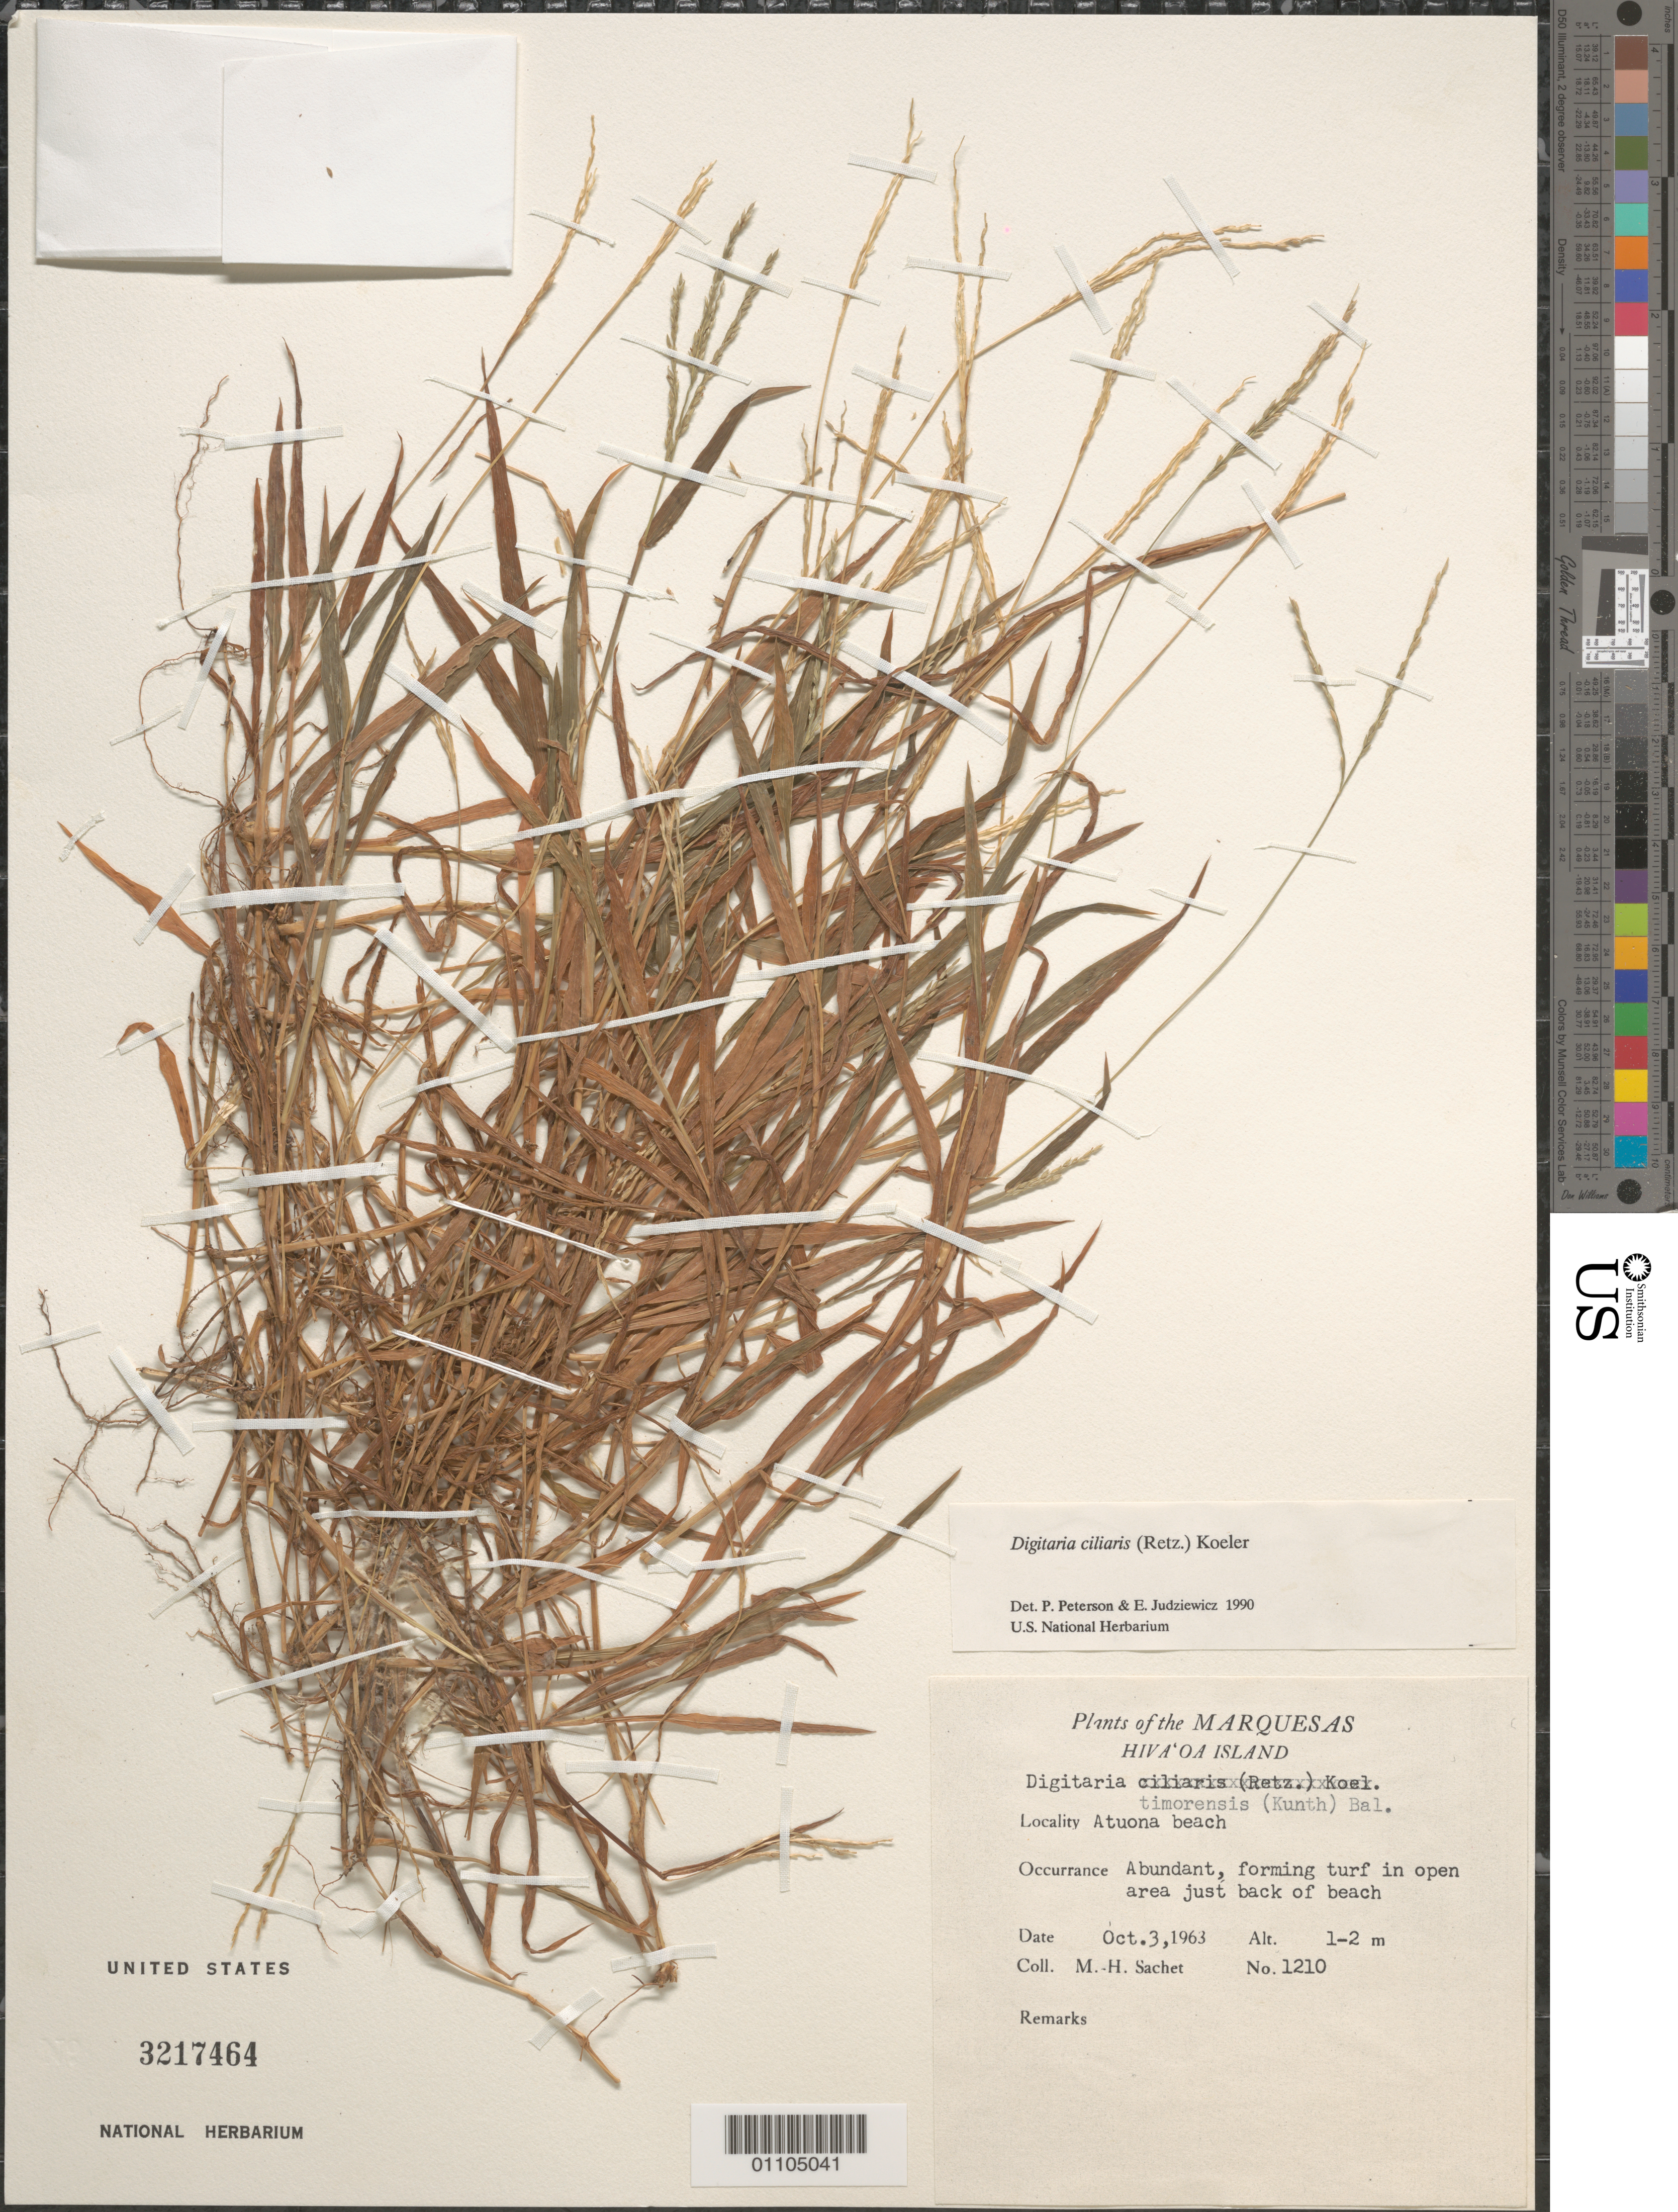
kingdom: Plantae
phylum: Tracheophyta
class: Liliopsida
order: Poales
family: Poaceae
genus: Digitaria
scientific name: Digitaria ciliaris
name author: (Retz.) Koeler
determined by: Peterson, P. M.; Judziewicz, E. J.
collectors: M.-H. Sachet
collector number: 1210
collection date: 1963-10-03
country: French Polynesia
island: Hiva Oa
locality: Atuona beach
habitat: abundant, forming turf in open area just back of beach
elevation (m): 1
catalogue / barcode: US 3217464